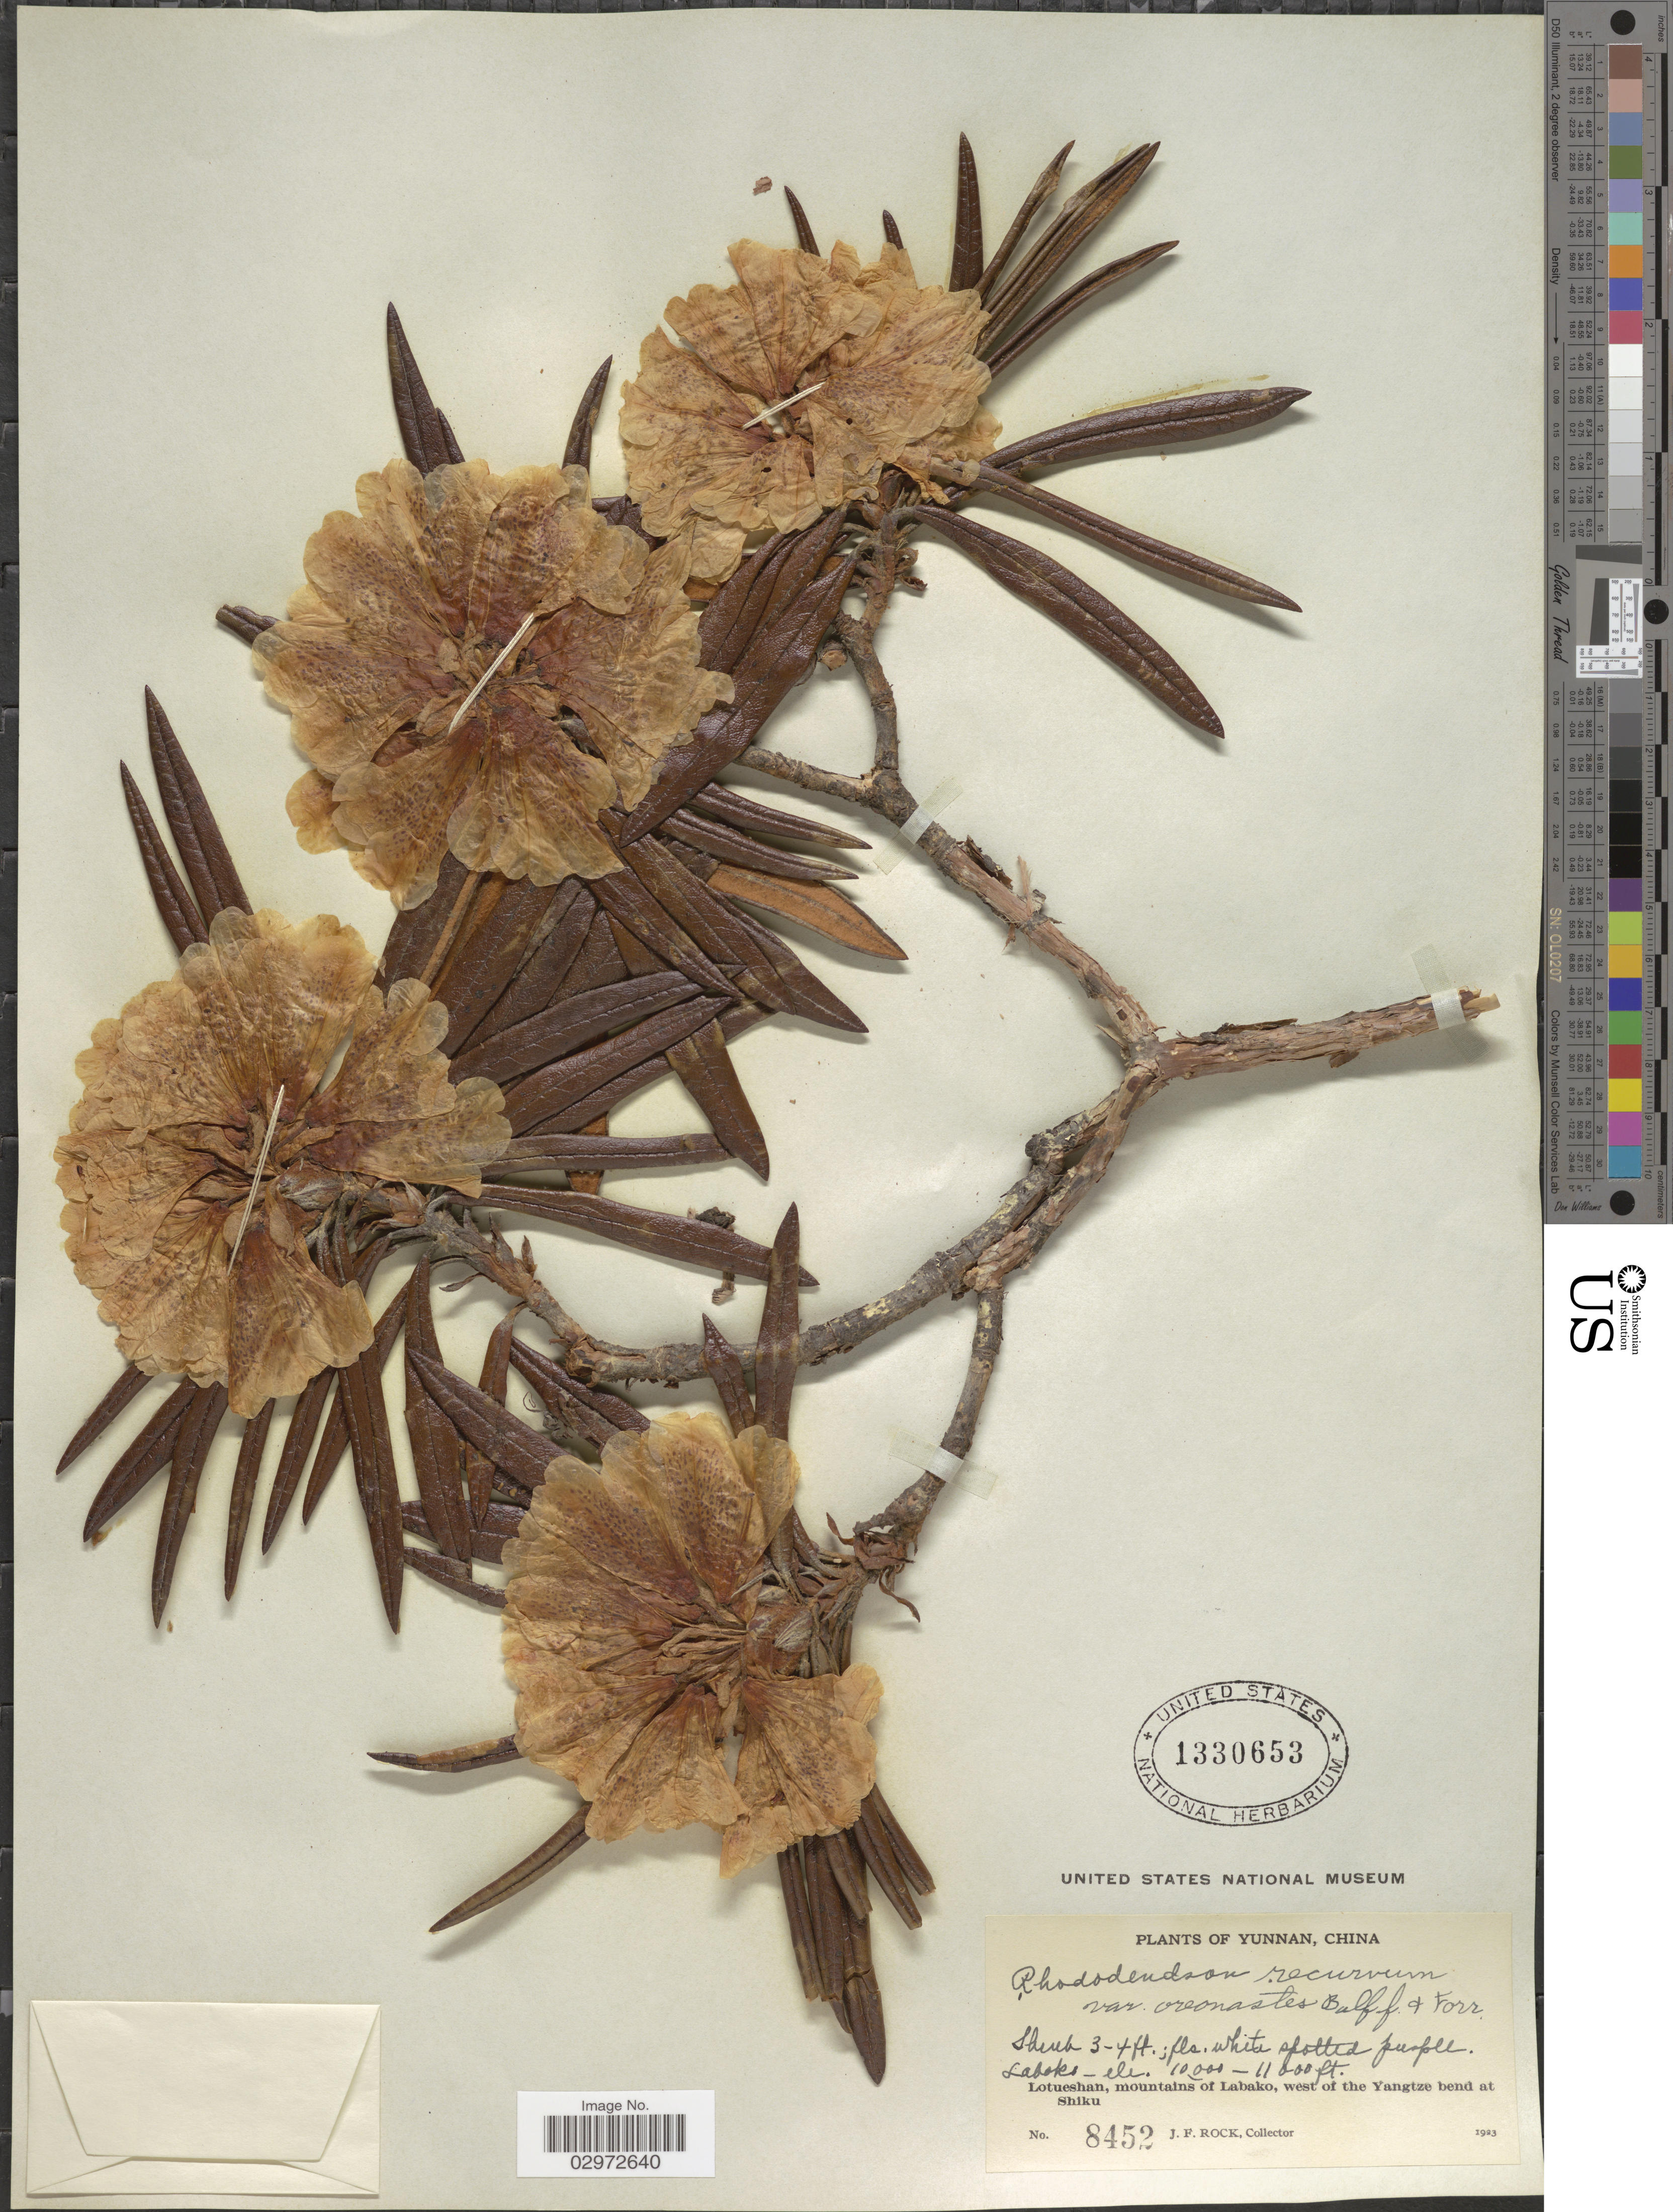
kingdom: Plantae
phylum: Tracheophyta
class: Magnoliopsida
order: Ericales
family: Ericaceae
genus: Rhododendron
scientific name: Rhododendron recurvum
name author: Balf. f. & Forrest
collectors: J. Rock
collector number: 8452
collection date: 1923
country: China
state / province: Yunnan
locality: Labako. Lotueshan, mountains of Labako, west of the Yangtze bend at Shiku.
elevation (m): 3048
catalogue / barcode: US 1330653